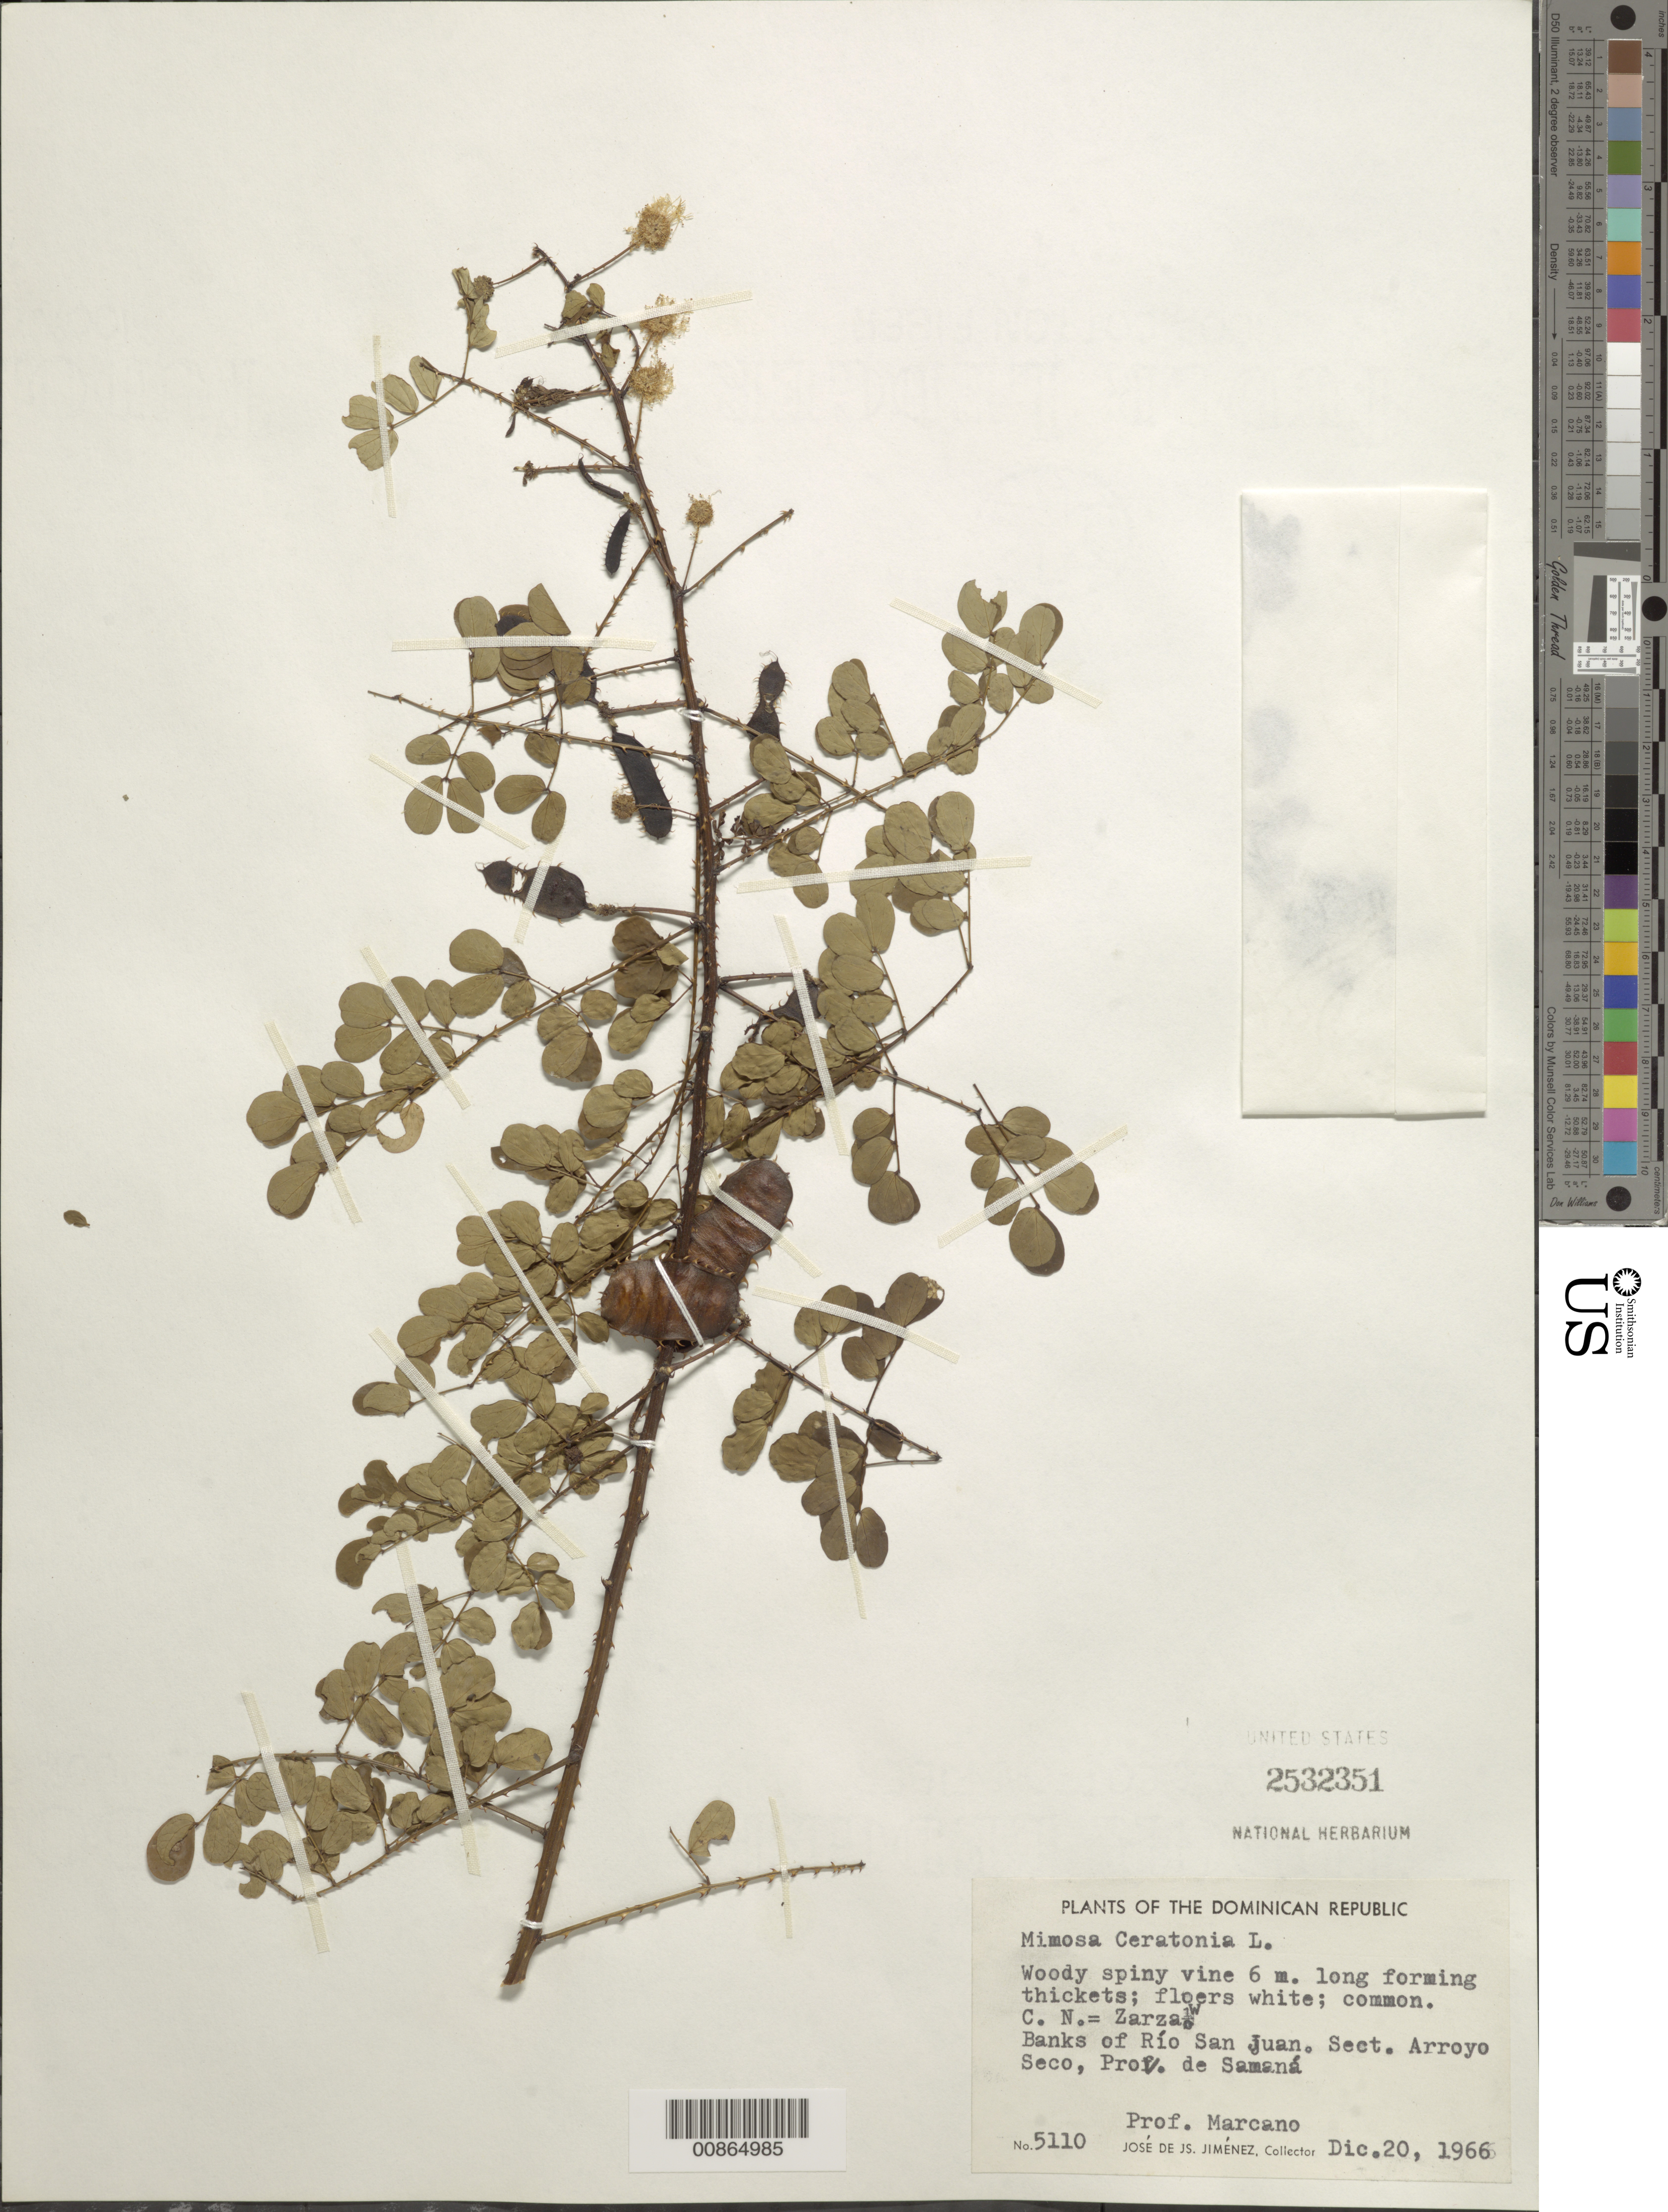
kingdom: Plantae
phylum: Tracheophyta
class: Magnoliopsida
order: Fabales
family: Fabaceae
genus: Mimosa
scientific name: Mimosa ceratonia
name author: L.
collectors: J. J. Jiménez Almonte & E. J. Marcano F.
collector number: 5110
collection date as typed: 20 Dec 1966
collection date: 1966-12-20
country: Dominican Republic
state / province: Samana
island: Hispaniola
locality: Banks of Río San Juan. Sect, Arroyo Seco.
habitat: Banks of river.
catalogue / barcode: US 2532351